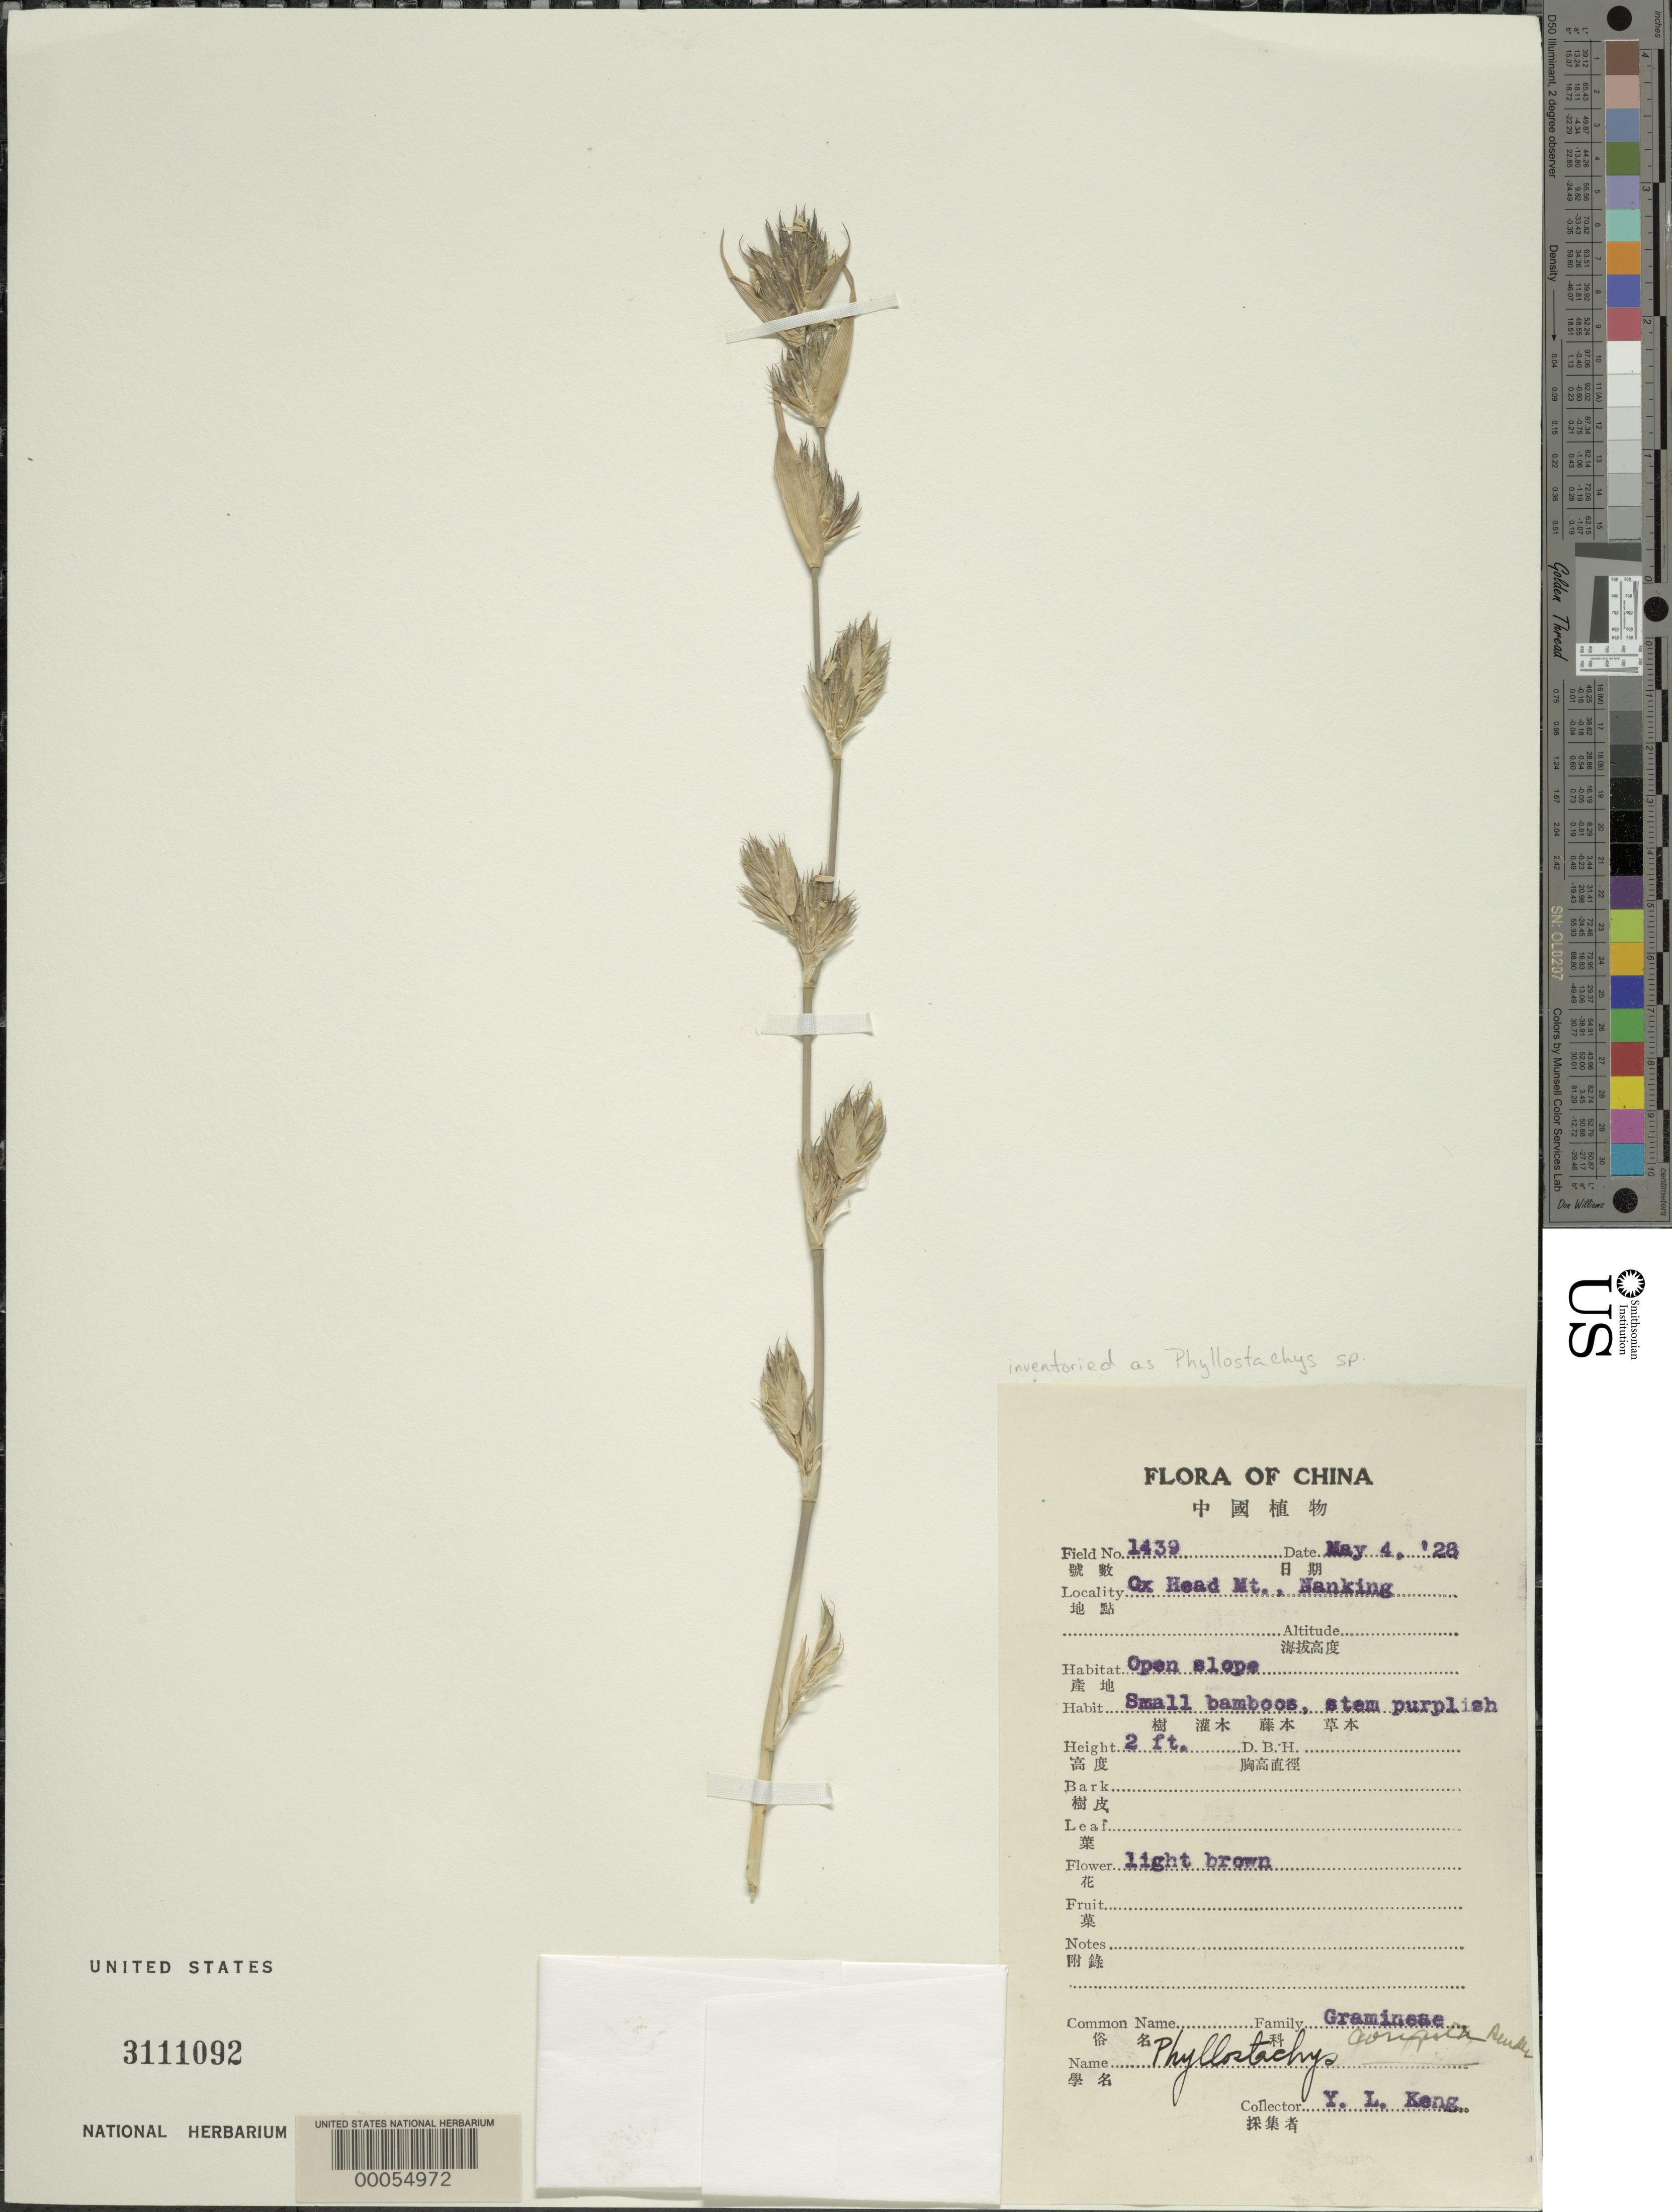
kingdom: Plantae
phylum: Tracheophyta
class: Liliopsida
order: Poales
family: Poaceae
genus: Phyllostachys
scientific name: Phyllostachys sp.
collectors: Y. L. Keng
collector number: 1439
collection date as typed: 04 May 1928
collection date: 1928-05-04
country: China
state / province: Jiangsu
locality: Ox Head Mountain, Nanjing (Nanking)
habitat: Open slope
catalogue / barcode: US 3111092